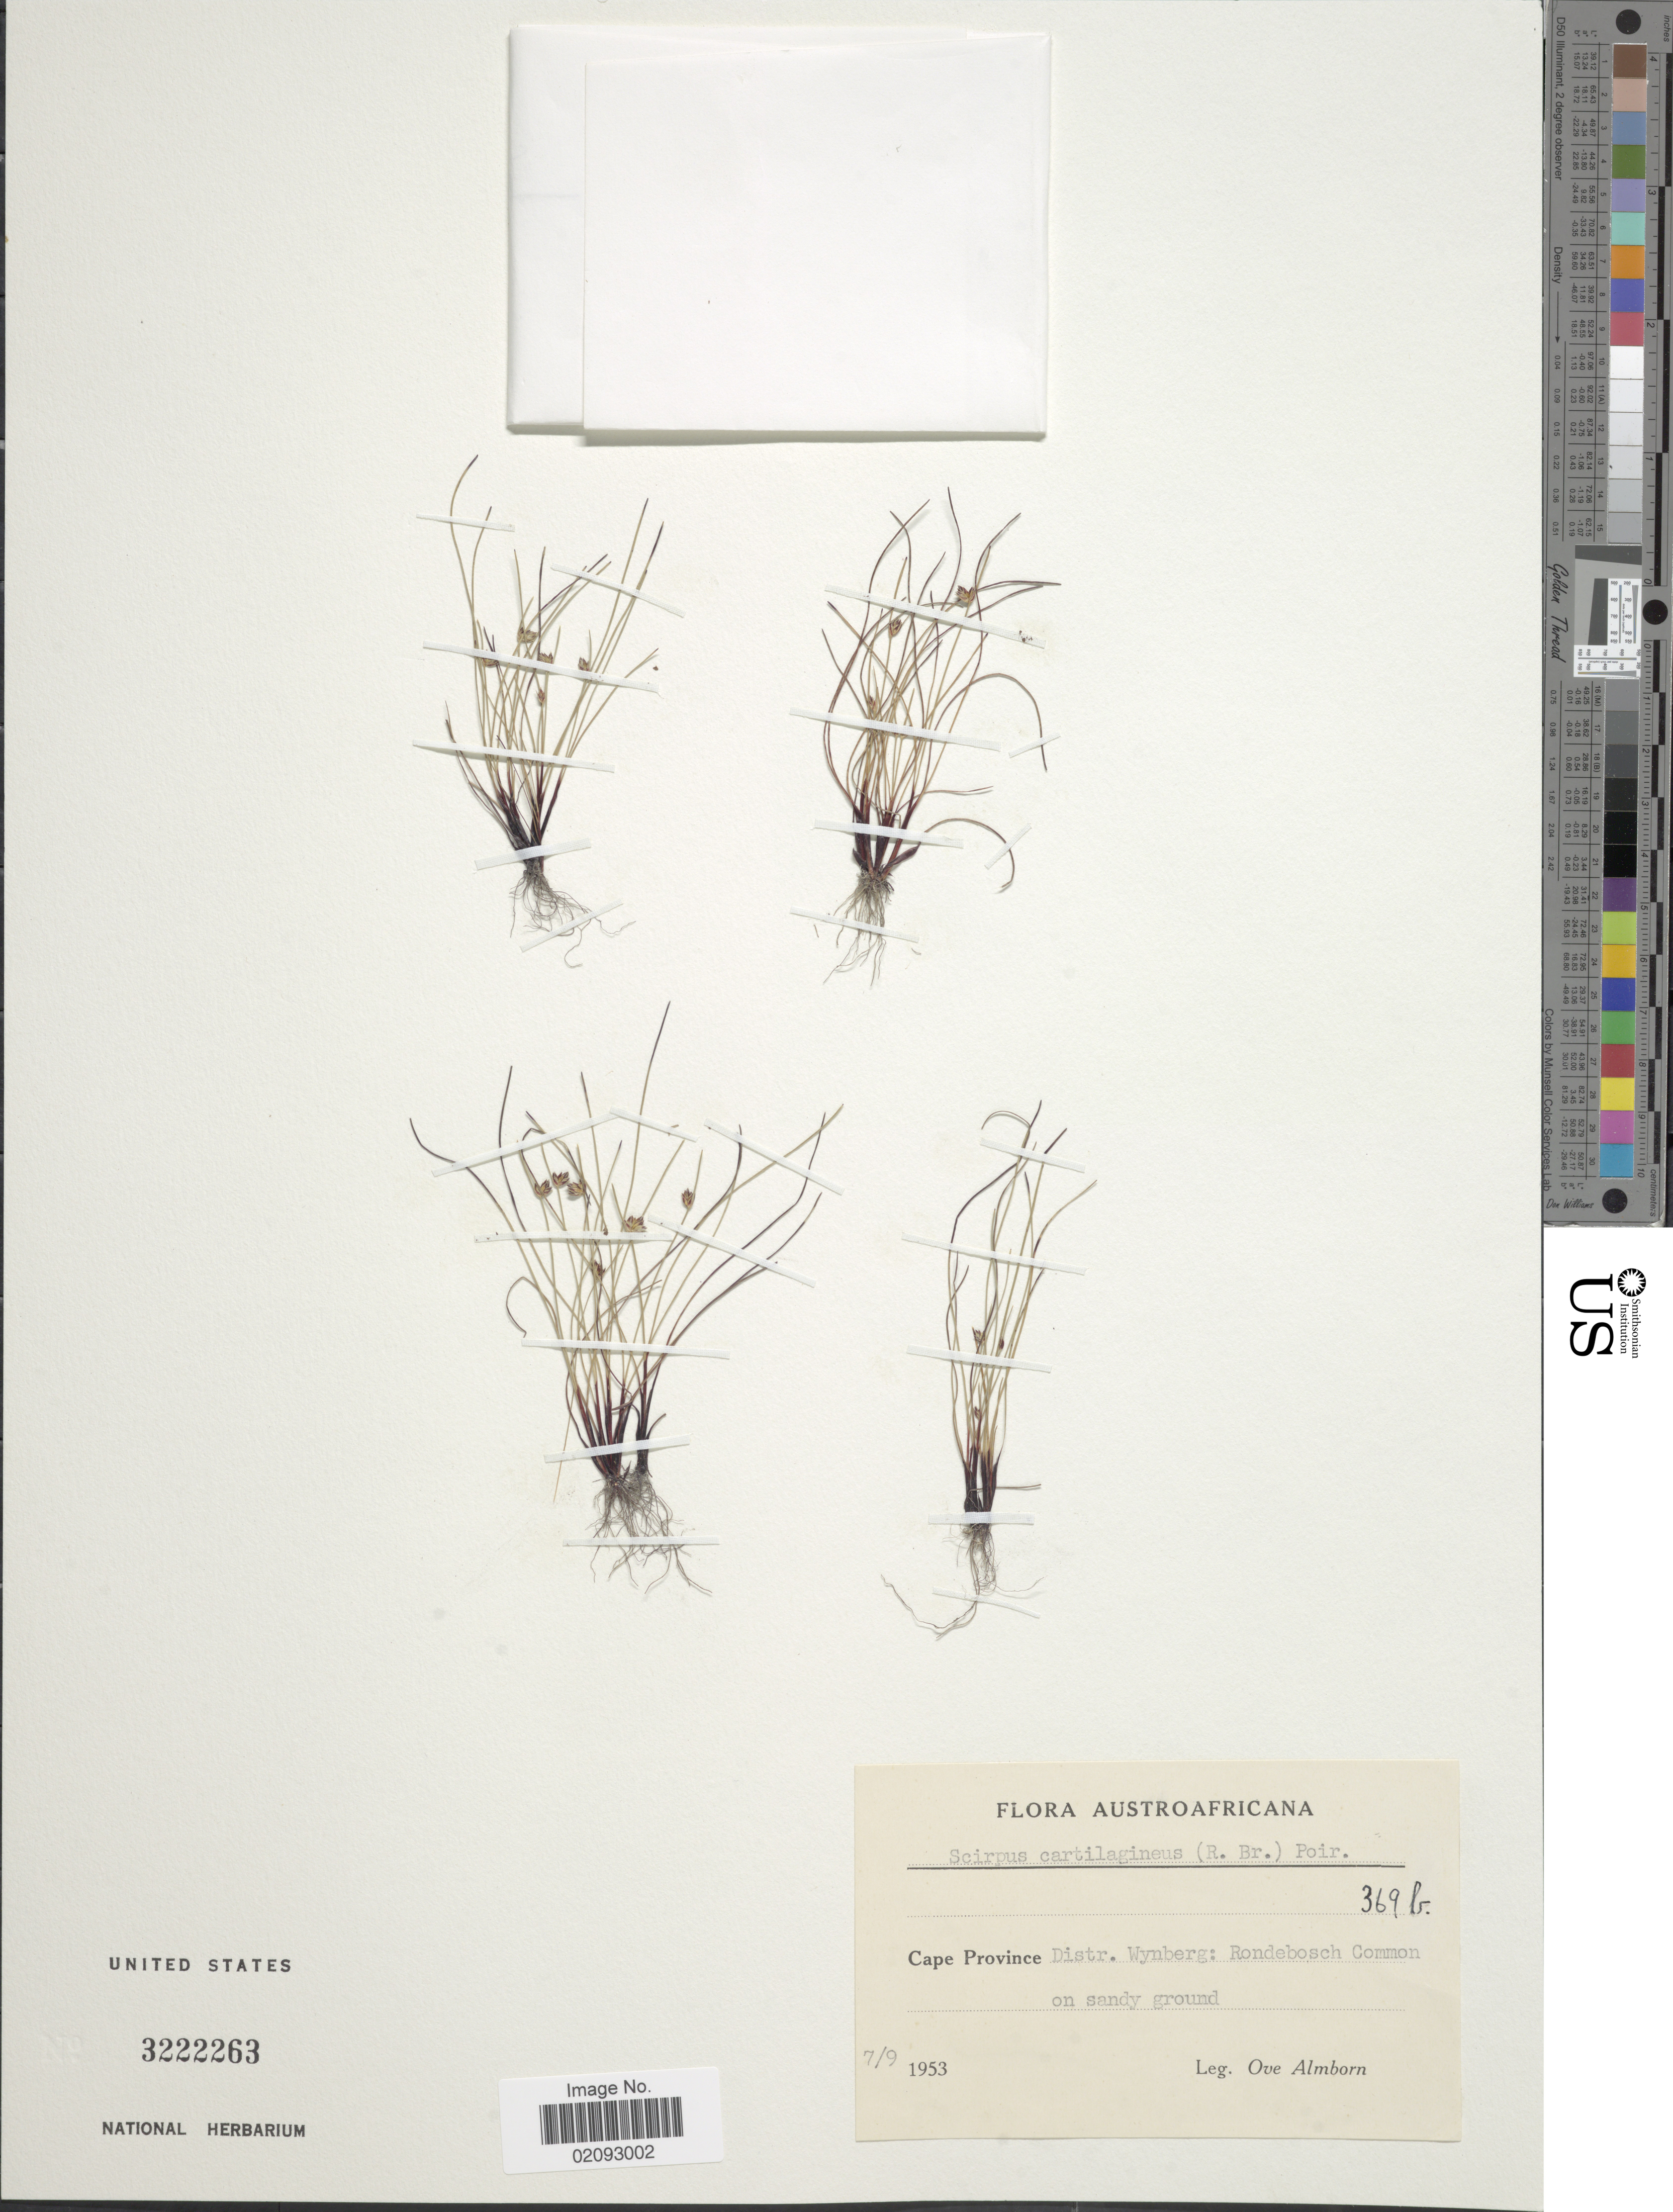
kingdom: Plantae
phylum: Tracheophyta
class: Liliopsida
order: Poales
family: Cyperaceae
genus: Ficinia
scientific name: Ficinia marginata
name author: (Thunb.) Fourc.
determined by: Strong, Mark T., (BOT), Smithsonian Institution - National Museum of Natural History (UNITED STATES)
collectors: O. Almborn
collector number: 369b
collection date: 1953-09-07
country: South Africa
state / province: Western Cape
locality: Austroafricana, Distr. Wynberg: Rondebosch Common on sandy ground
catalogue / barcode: US 3222263